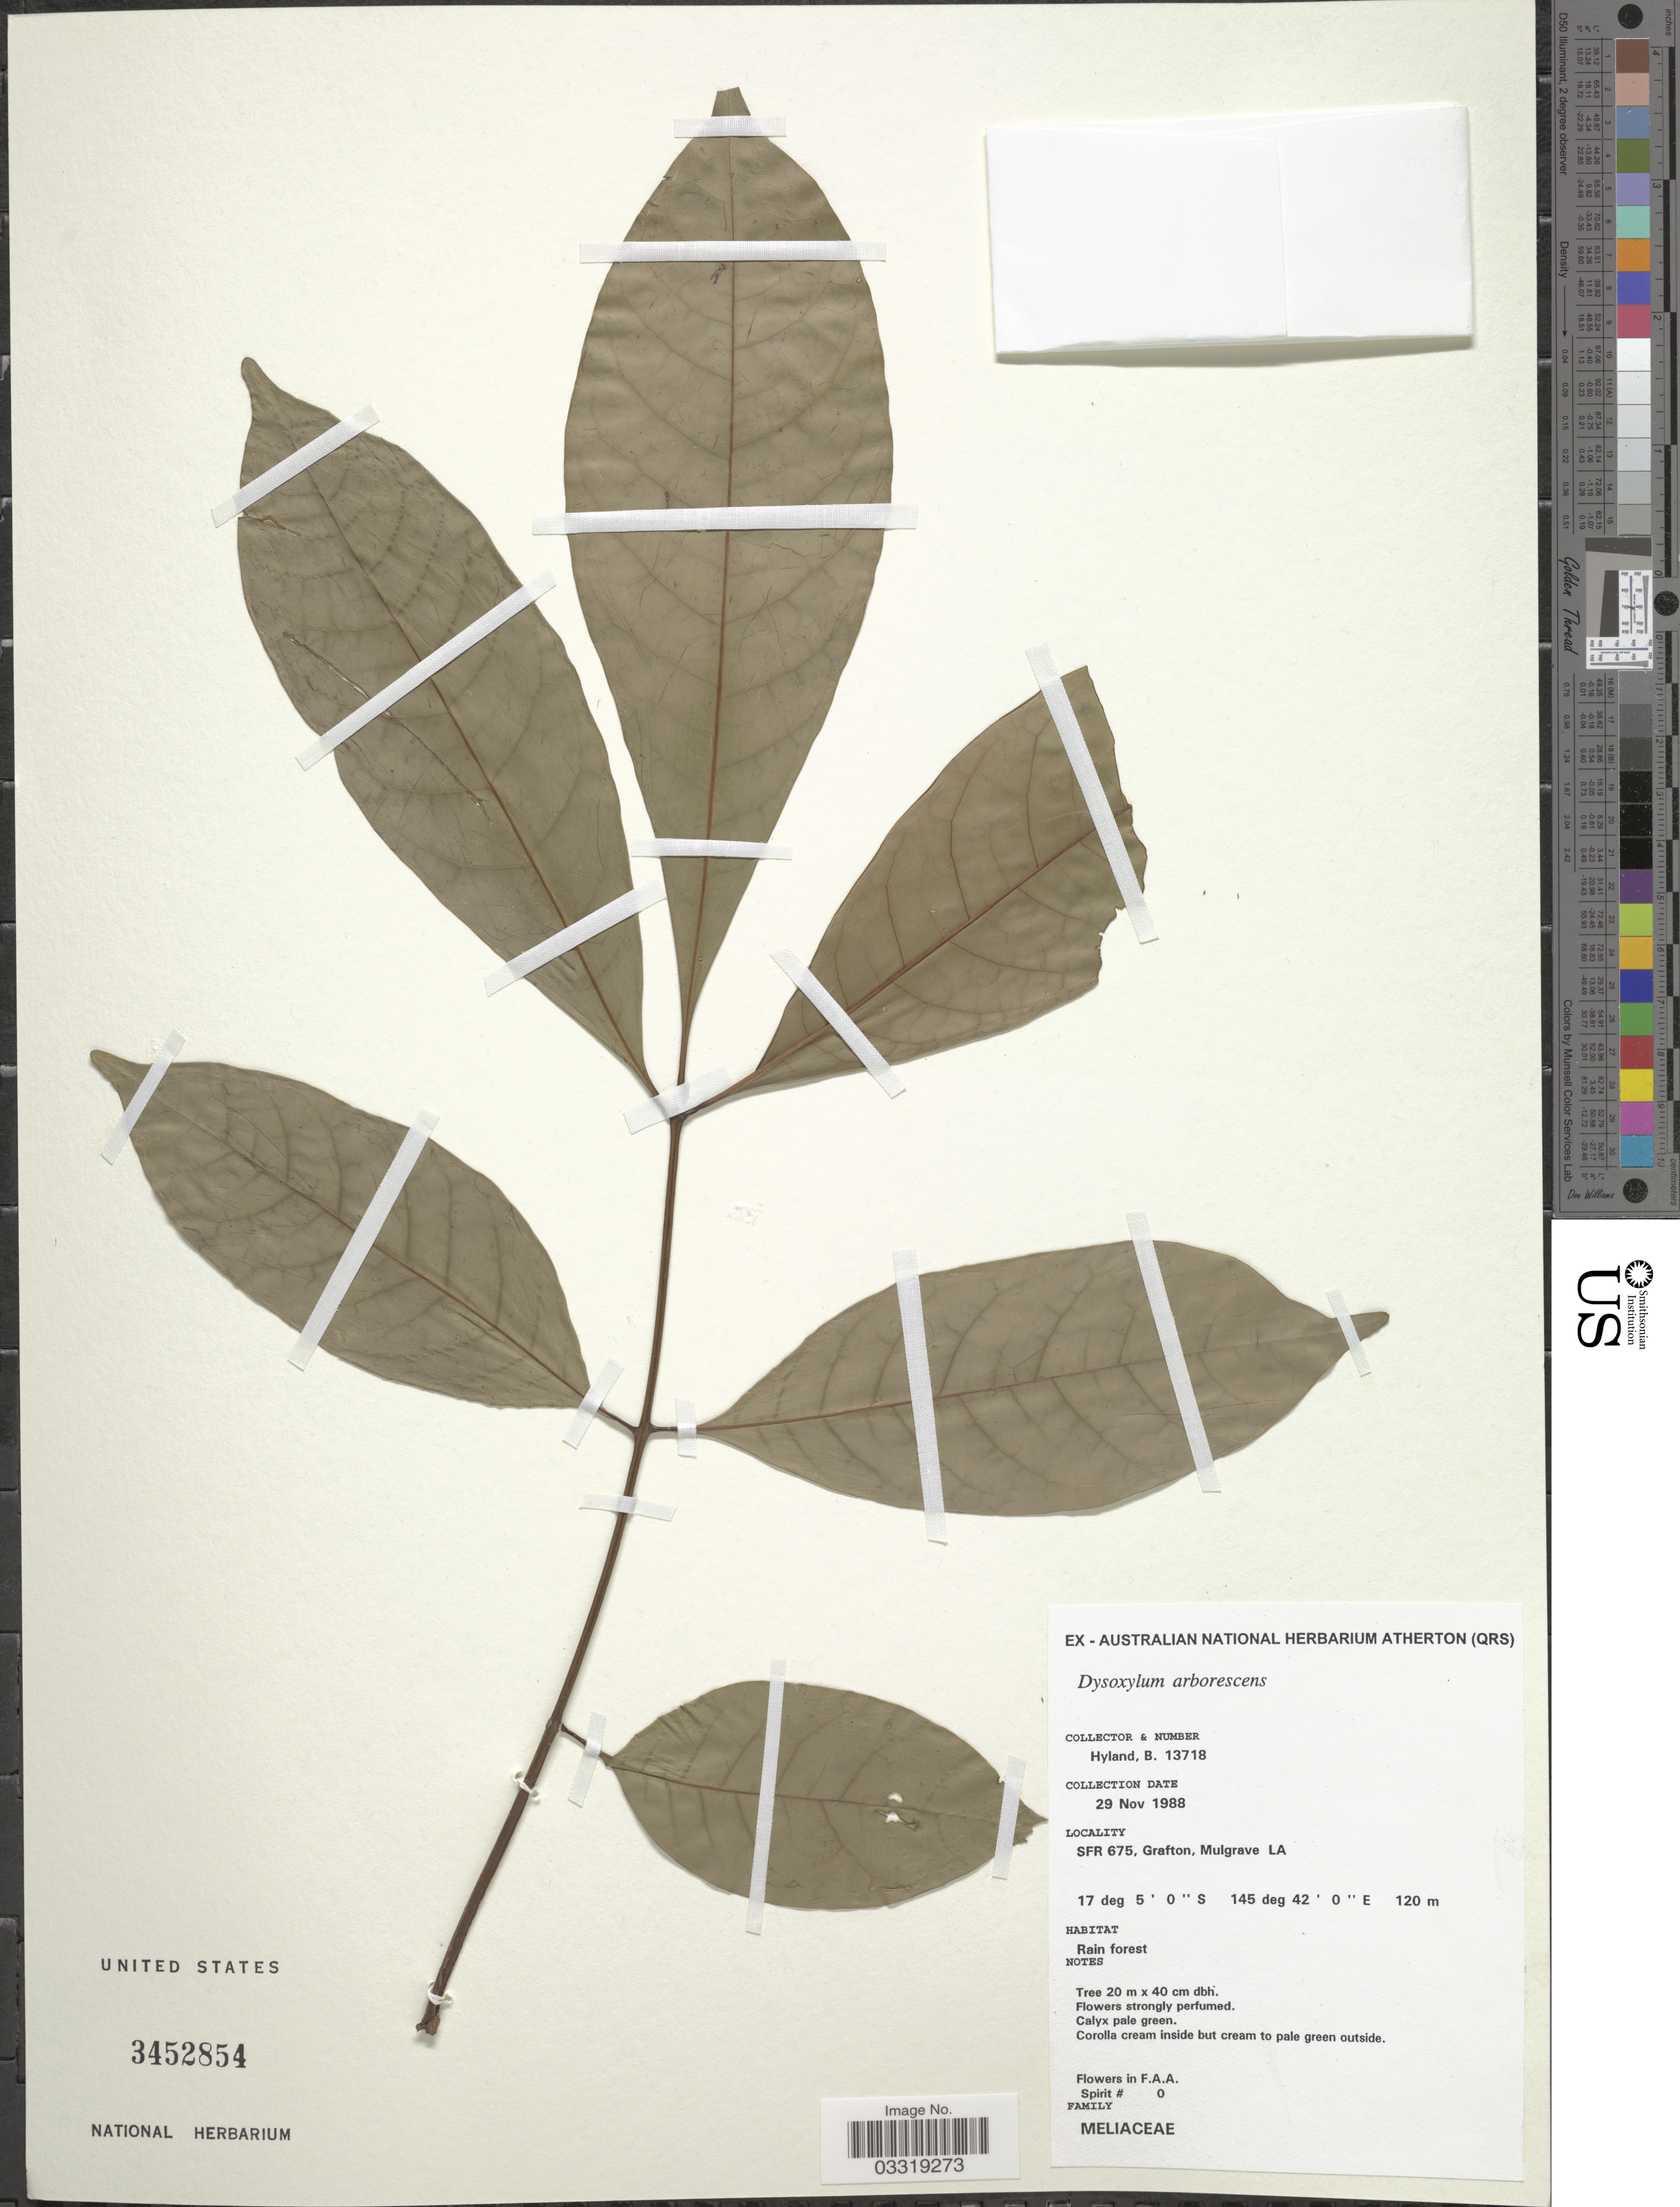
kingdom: Plantae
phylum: Tracheophyta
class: Magnoliopsida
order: Sapindales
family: Meliaceae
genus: Goniocheton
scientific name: Goniocheton arborescens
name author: Blume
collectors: B. P. Hyland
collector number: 13718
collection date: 1988-11-29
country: Australia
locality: SFR 675, Grafton, Mulgrave LA.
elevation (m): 120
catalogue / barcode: US 3452854